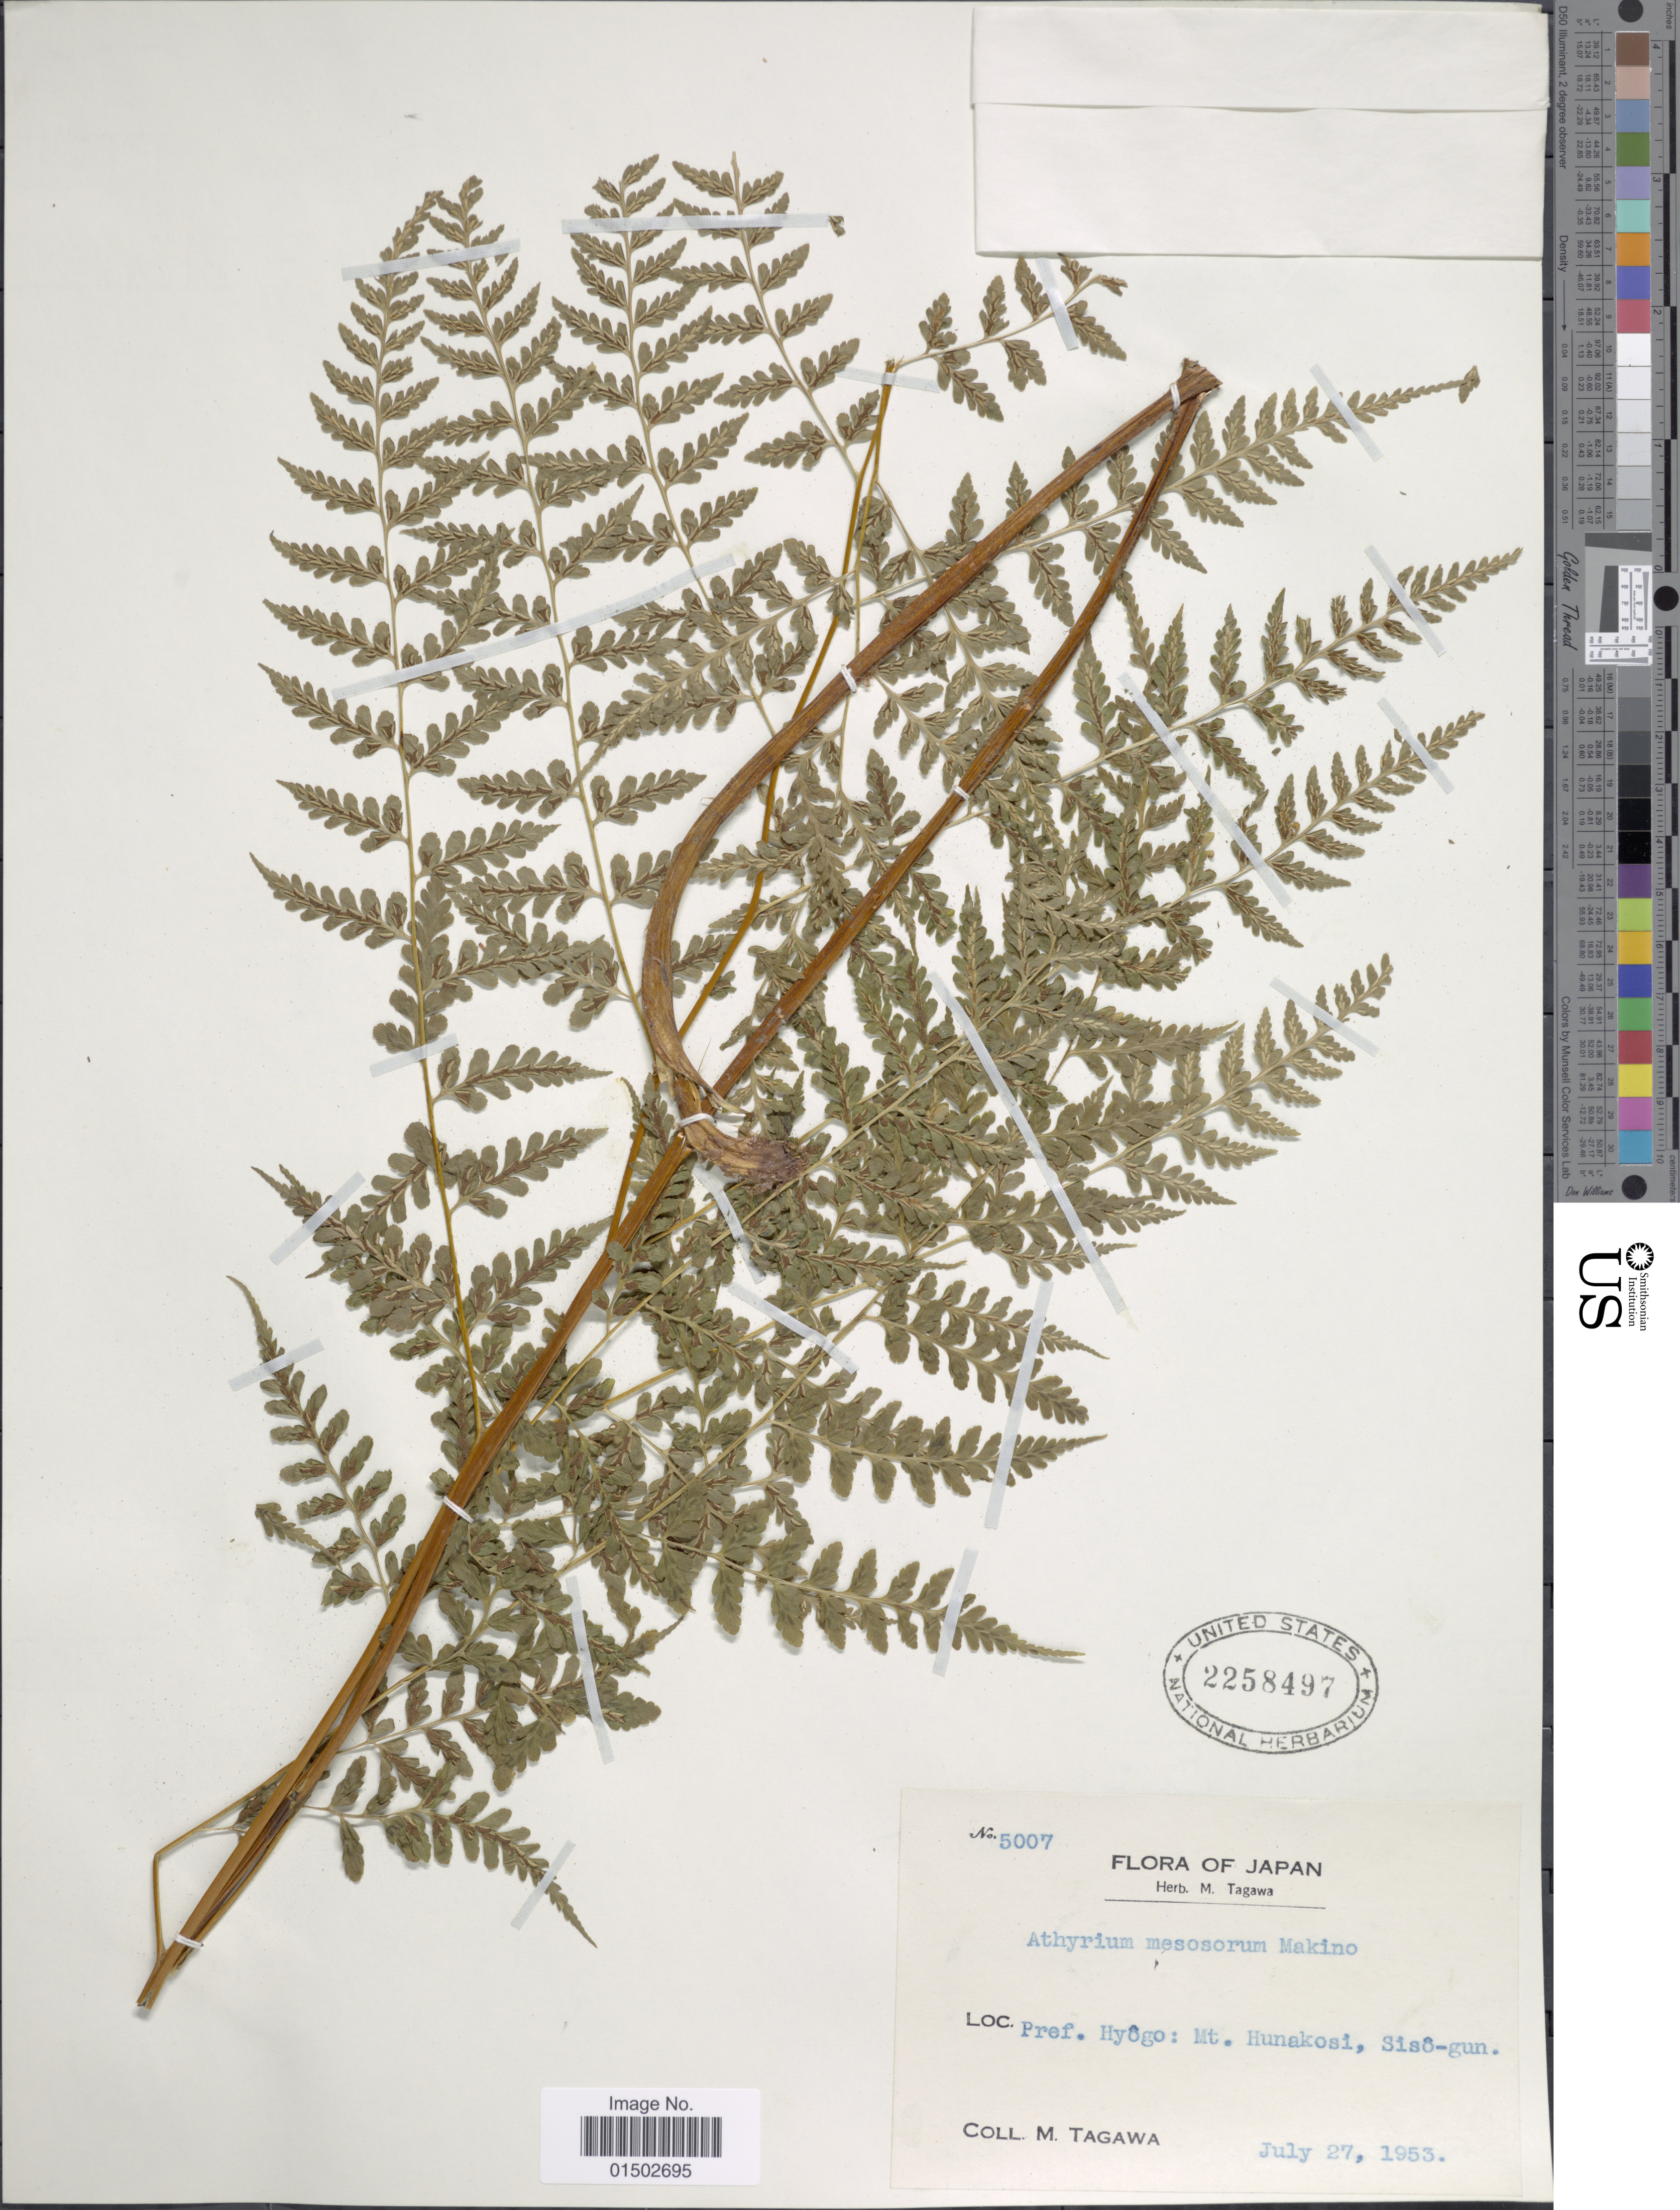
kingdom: Plantae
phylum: Tracheophyta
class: Polypodiopsida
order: Polypodiales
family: Rhachidosoraceae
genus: Rhachidosorus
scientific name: Rhachidosorus mesosorus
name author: (Makino) Ching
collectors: M. Tagawa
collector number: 5007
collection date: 1953-07-27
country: Japan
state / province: Hyogo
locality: Mt. Hunakosi, Siso-gun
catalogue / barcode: US 2258497